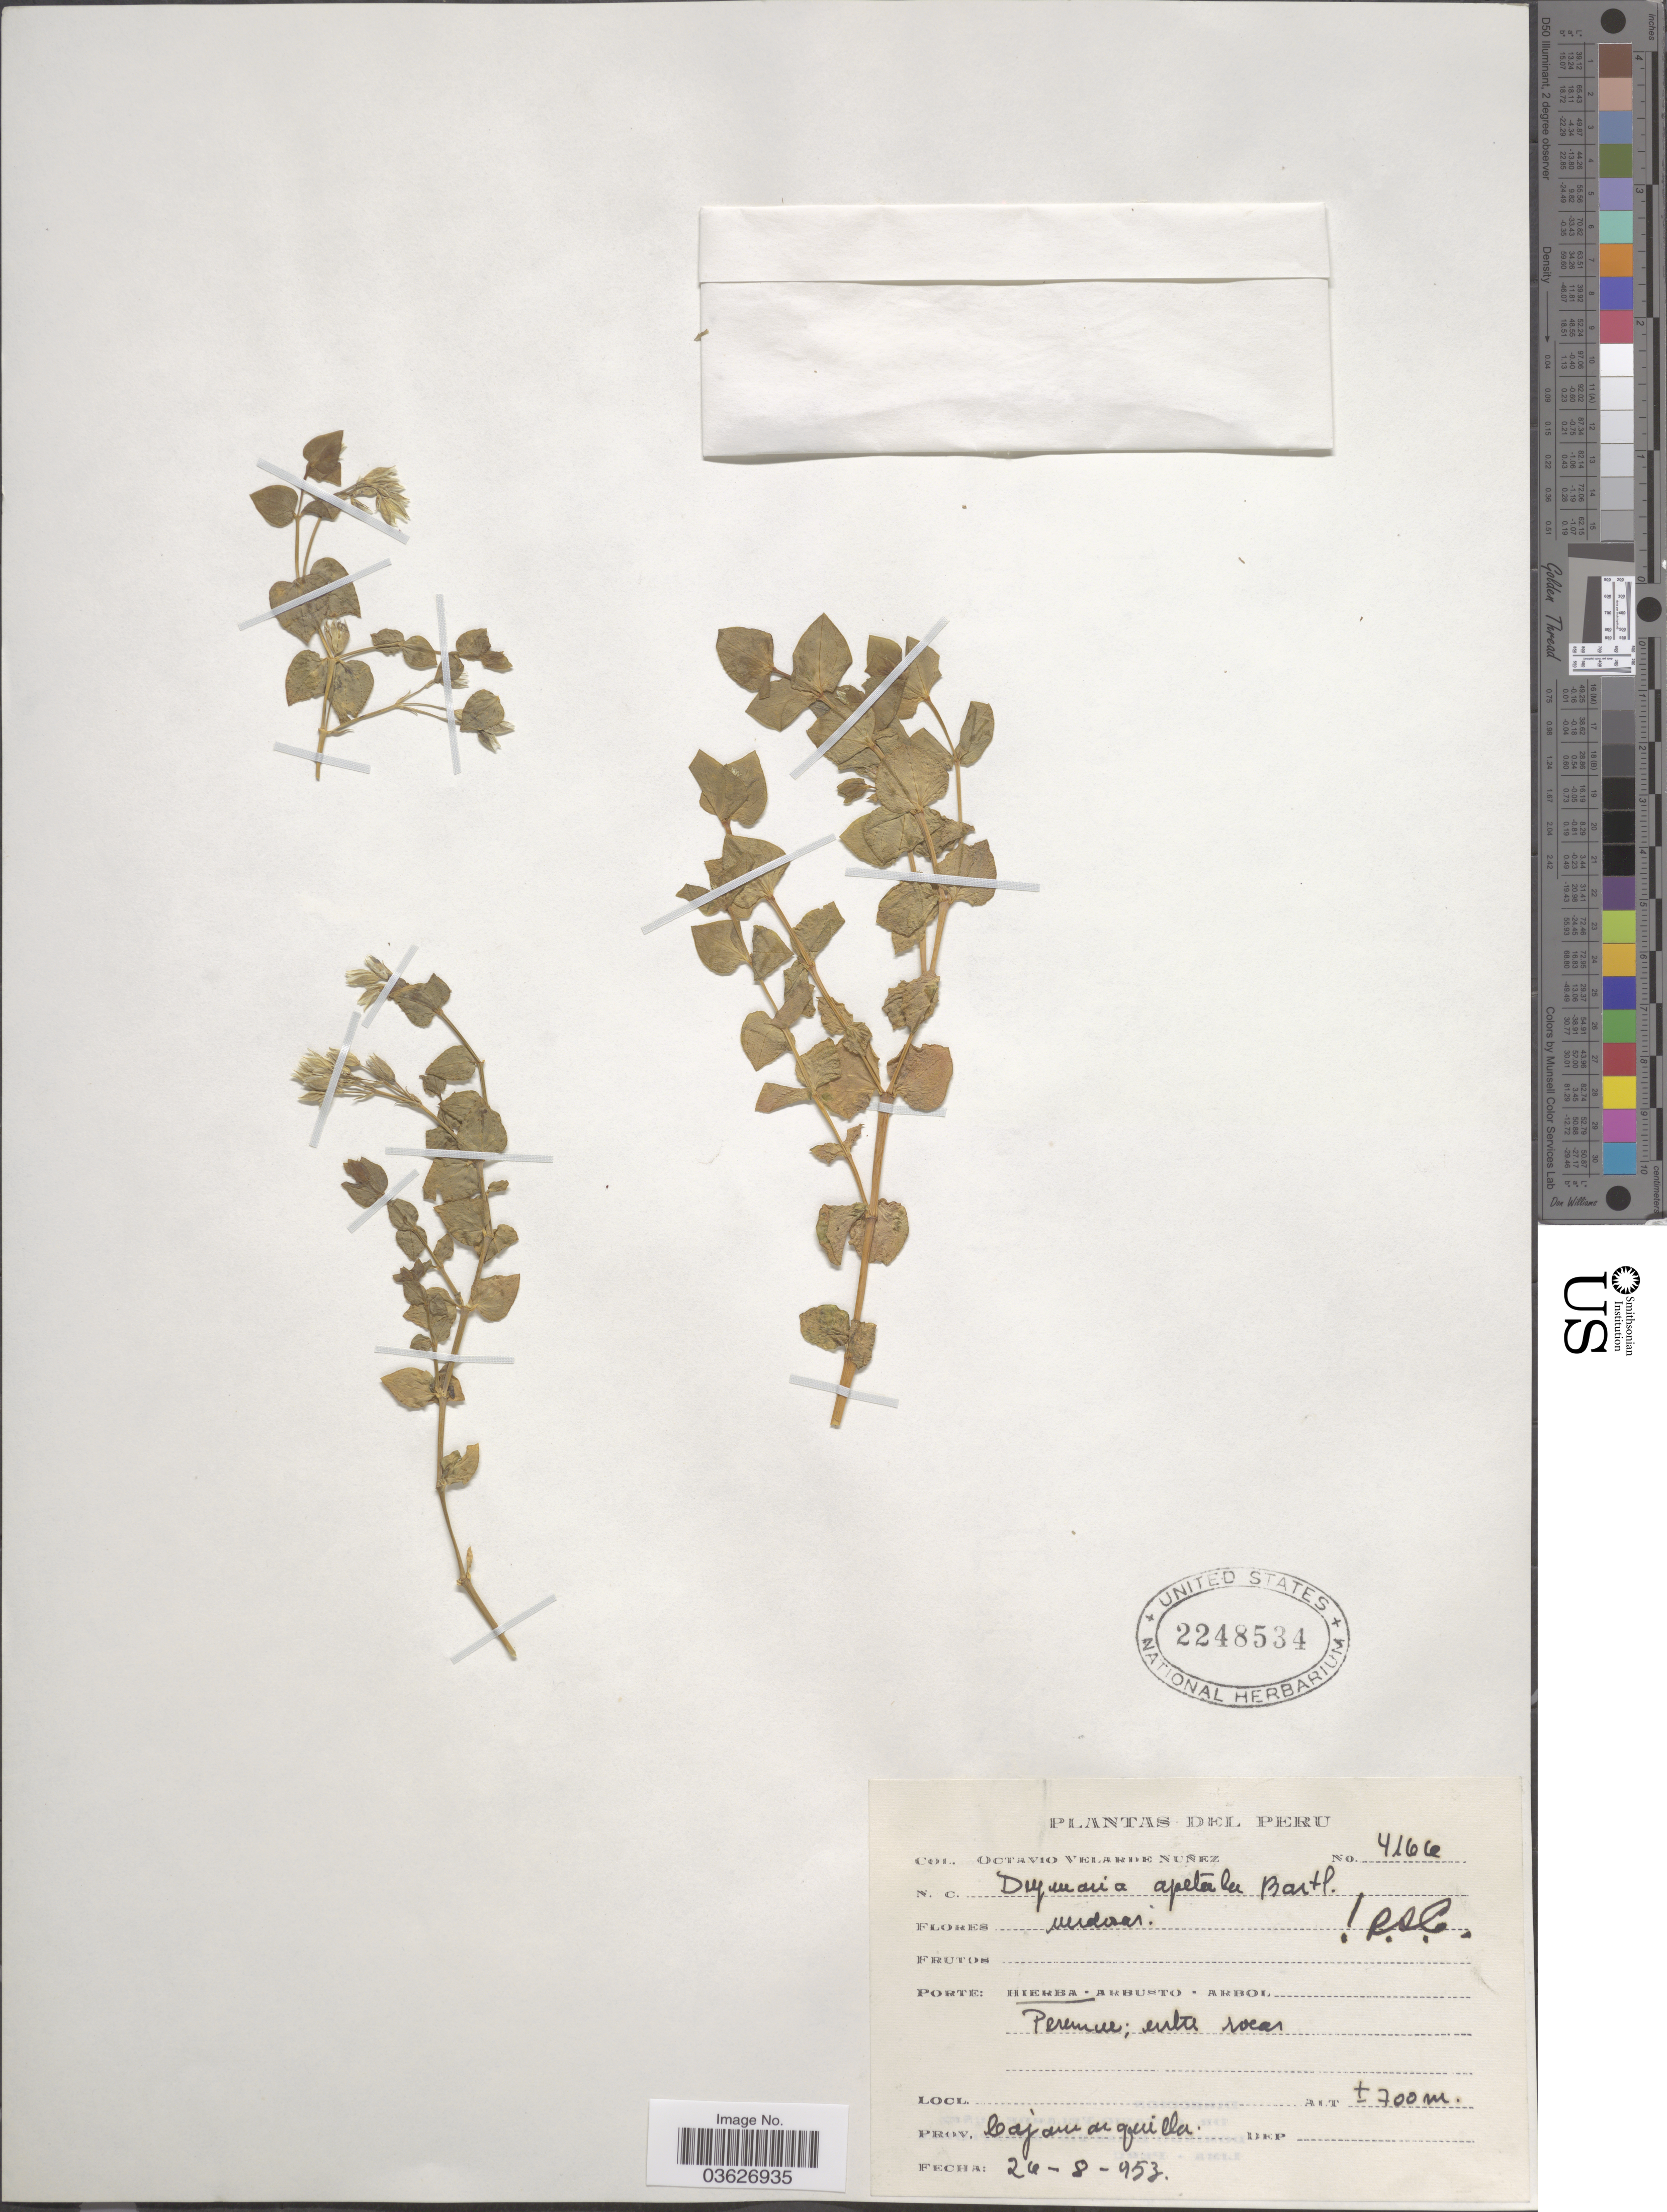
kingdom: Plantae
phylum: Tracheophyta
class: Magnoliopsida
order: Caryophyllales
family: Caryophyllaceae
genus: Drymaria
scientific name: Drymaria apetala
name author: Bartl.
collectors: O. Velarde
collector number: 4166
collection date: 1953-08-26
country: Peru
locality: Prov. Cajamarquilla.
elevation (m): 700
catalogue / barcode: US 2248534